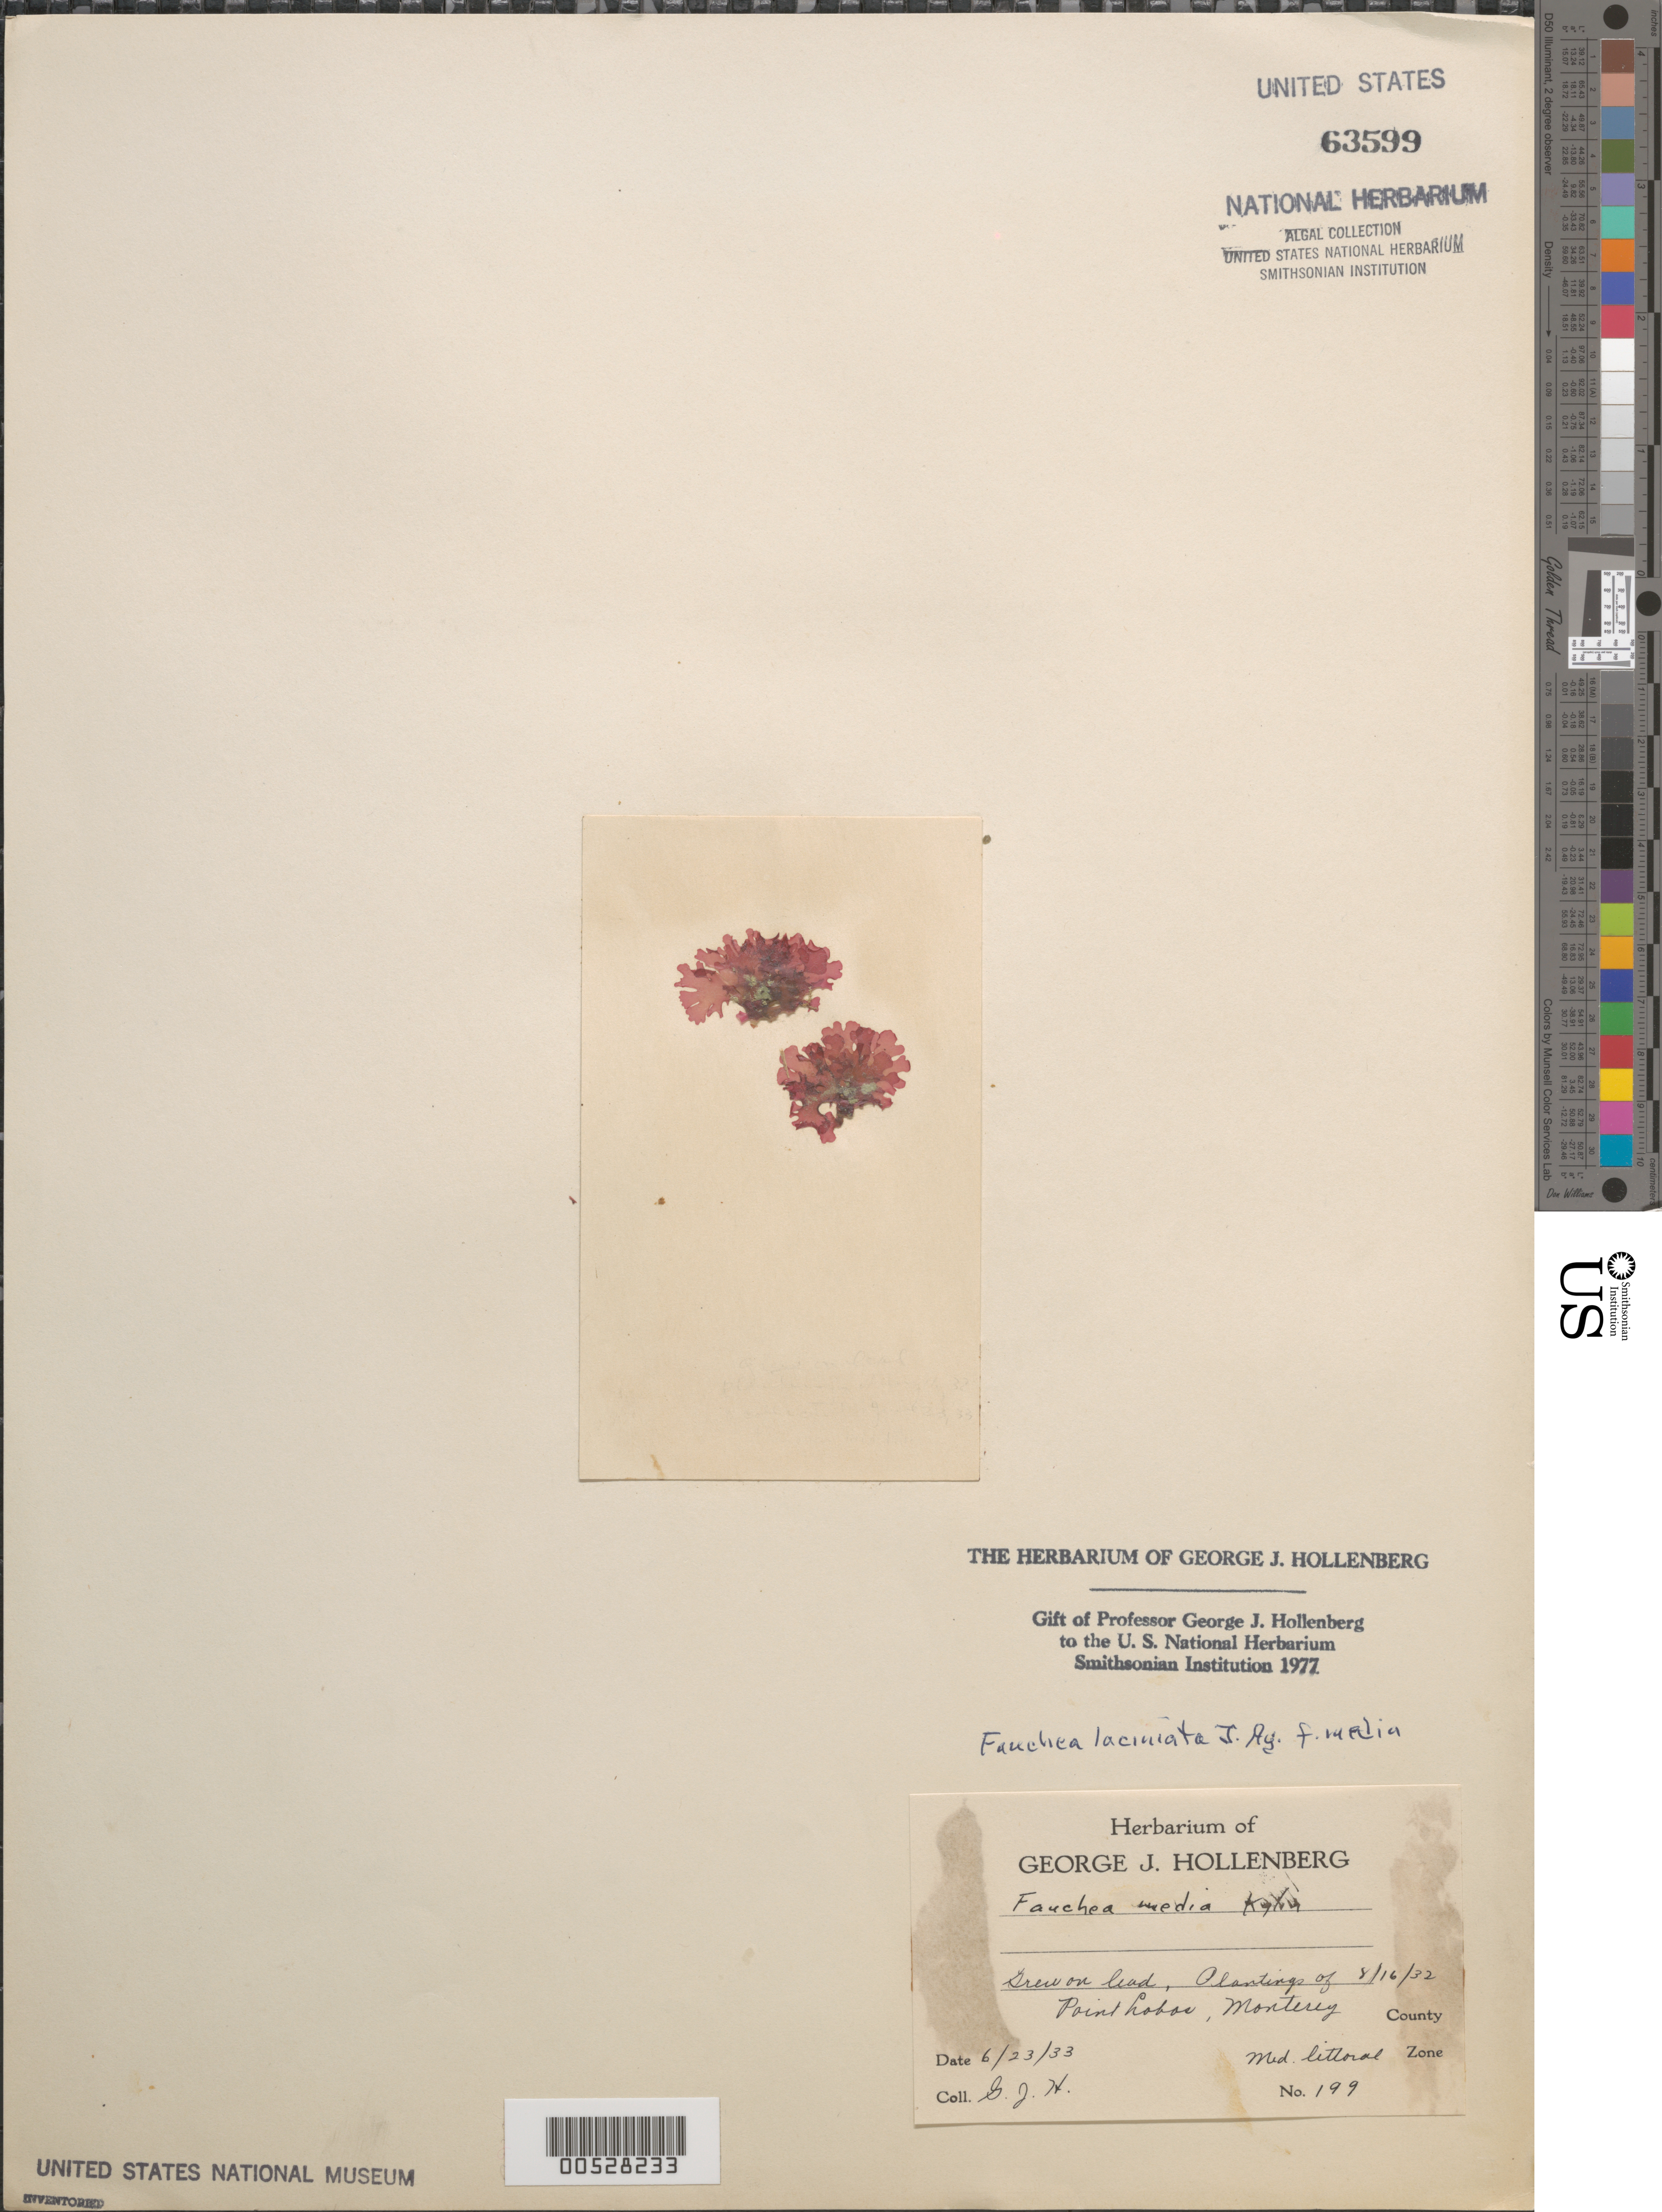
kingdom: Plantae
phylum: Rhodophyta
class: Florideophyceae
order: Rhodymeniales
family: Faucheaceae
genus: Gloiocladia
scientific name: Gloiocladia laciniata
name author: (J. Agardh) Rodríguez-Prieto & N. Sánchez in Rodríguez-Prieto et al.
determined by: Algae name updating Project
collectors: G. Hollenberg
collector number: GJH 199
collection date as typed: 23 Jun 1933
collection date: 1933-06-23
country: United States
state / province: California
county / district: Monterey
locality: Point Lobos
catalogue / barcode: US 63599